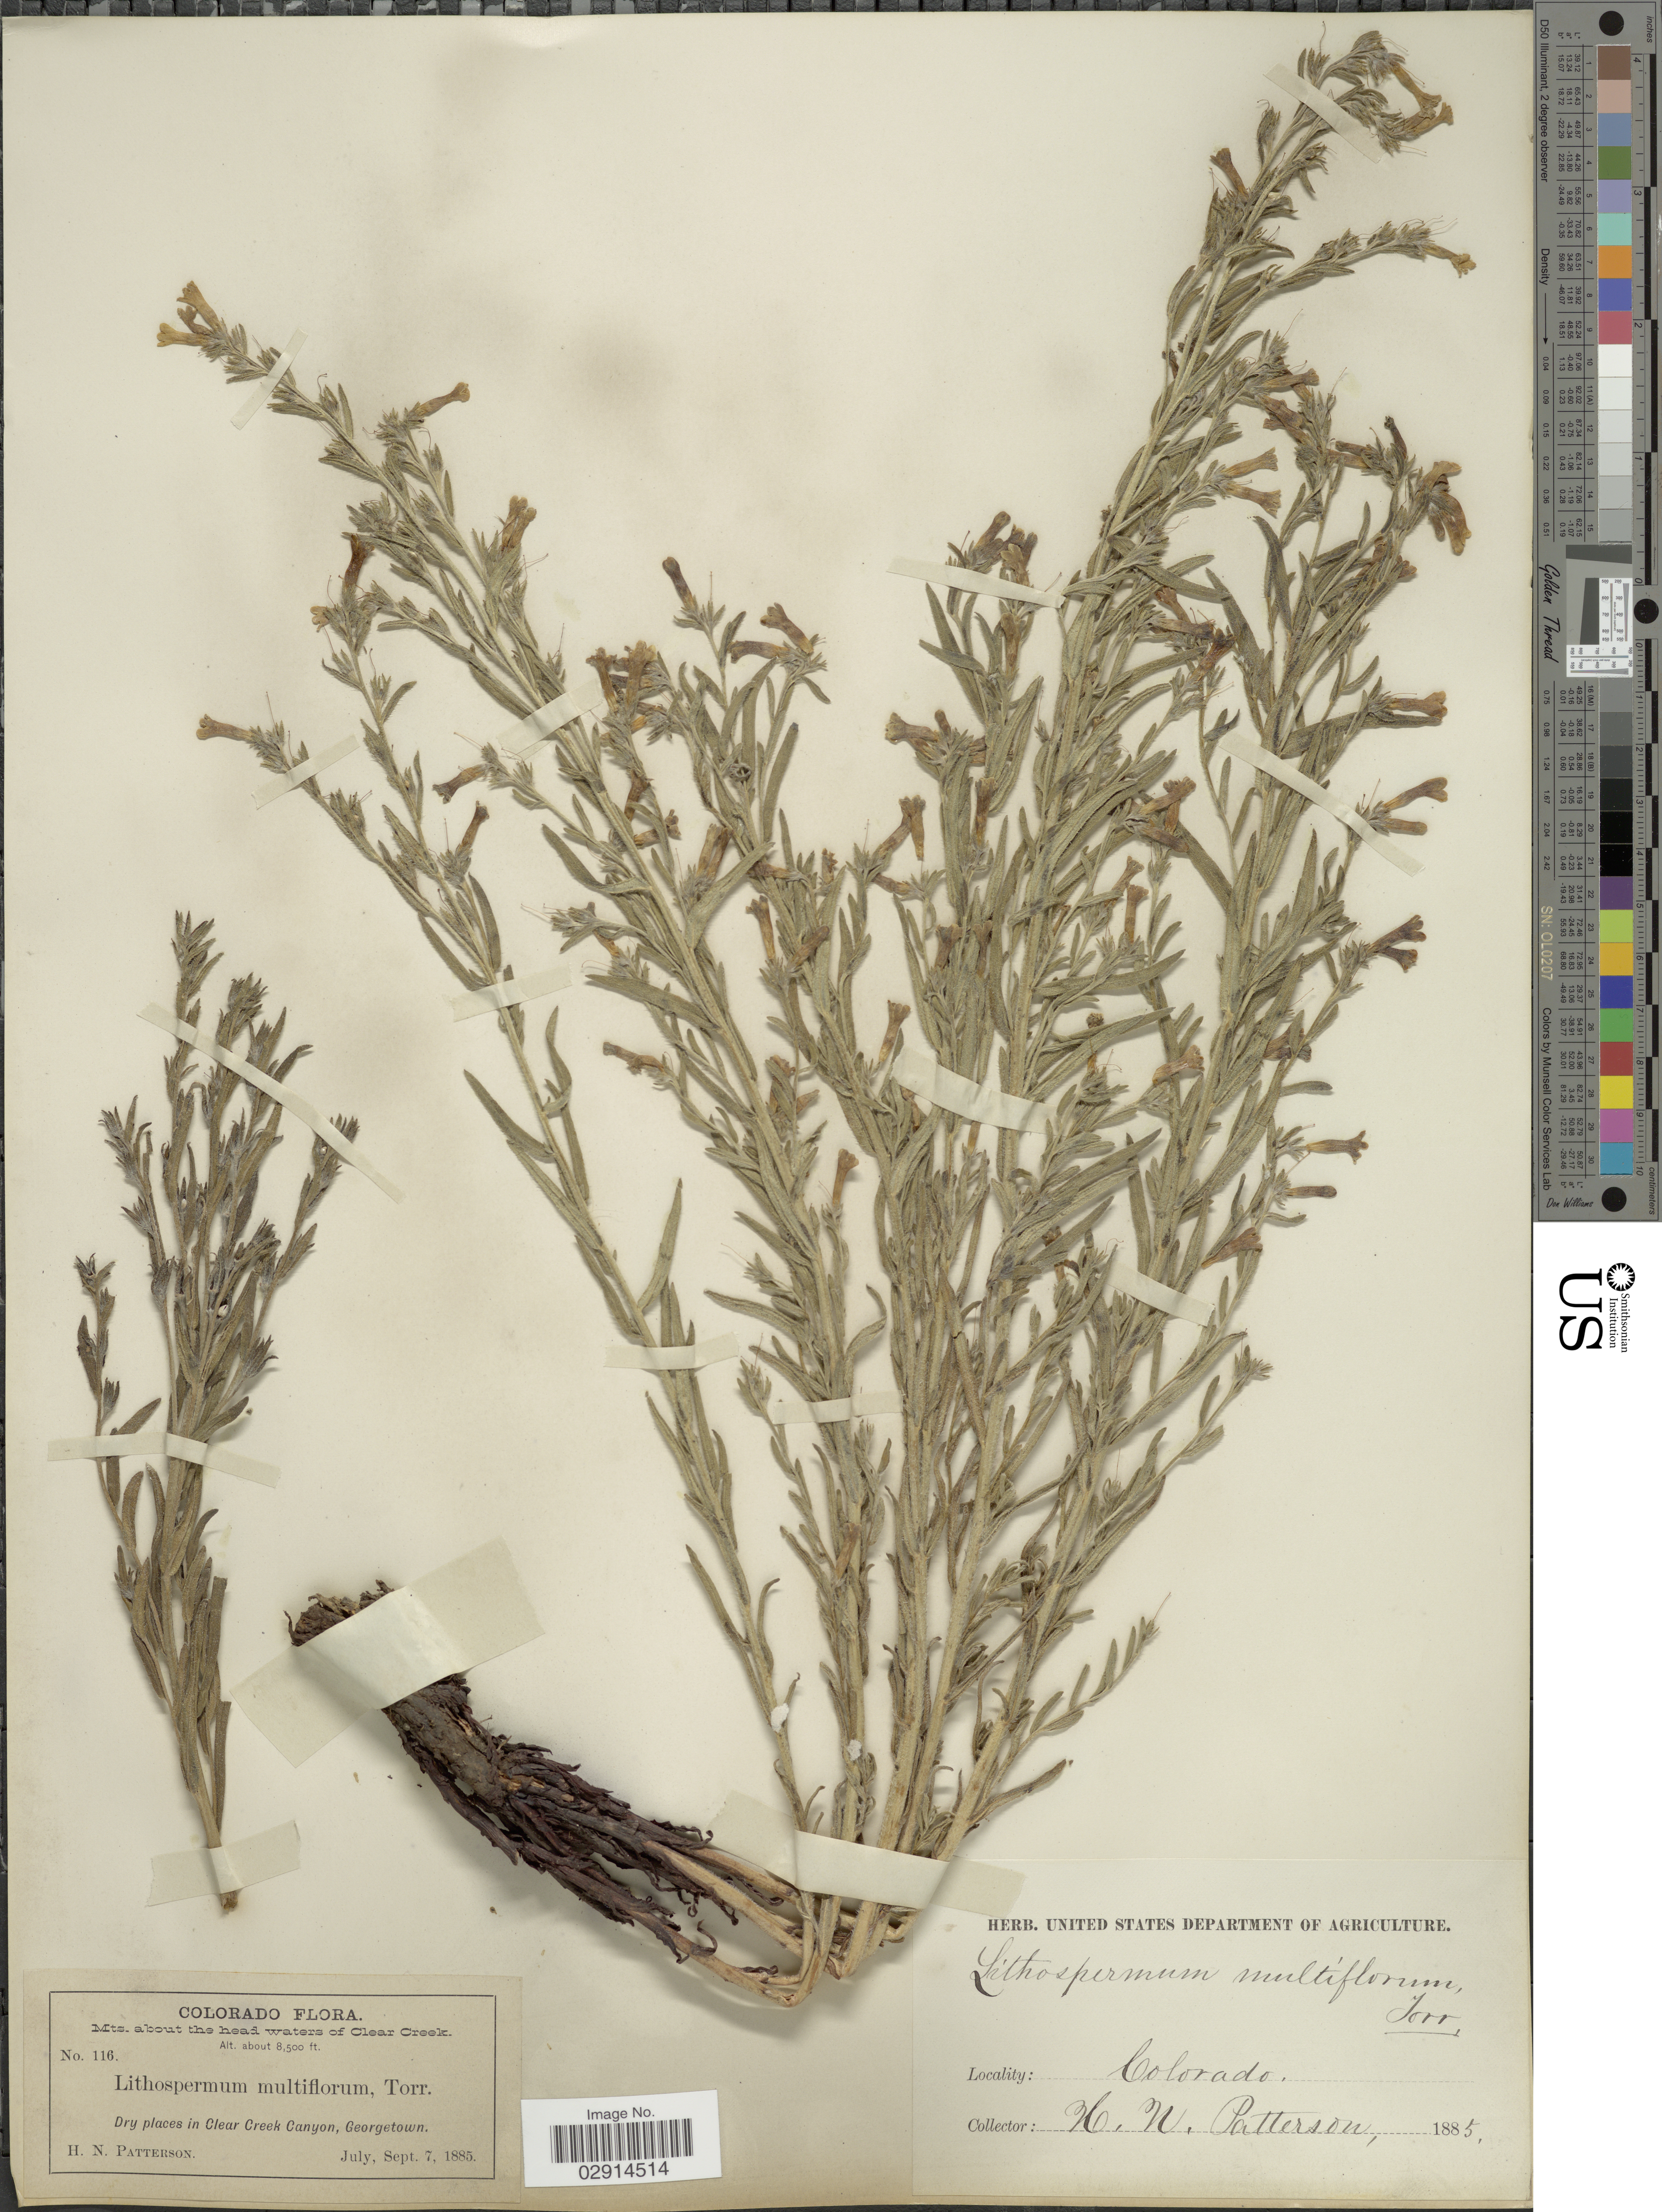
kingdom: Plantae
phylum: Tracheophyta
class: Magnoliopsida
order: Boraginales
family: Boraginaceae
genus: Lithospermum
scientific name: Lithospermum multiflorum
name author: Torr. ex A. Gray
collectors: H. N. Patterson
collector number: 116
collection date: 1885-09-07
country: United States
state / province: Colorado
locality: Mts. about the head waters of Clear Creek. Dry places in Clear Creek Canyon, Georgetown.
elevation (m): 2591